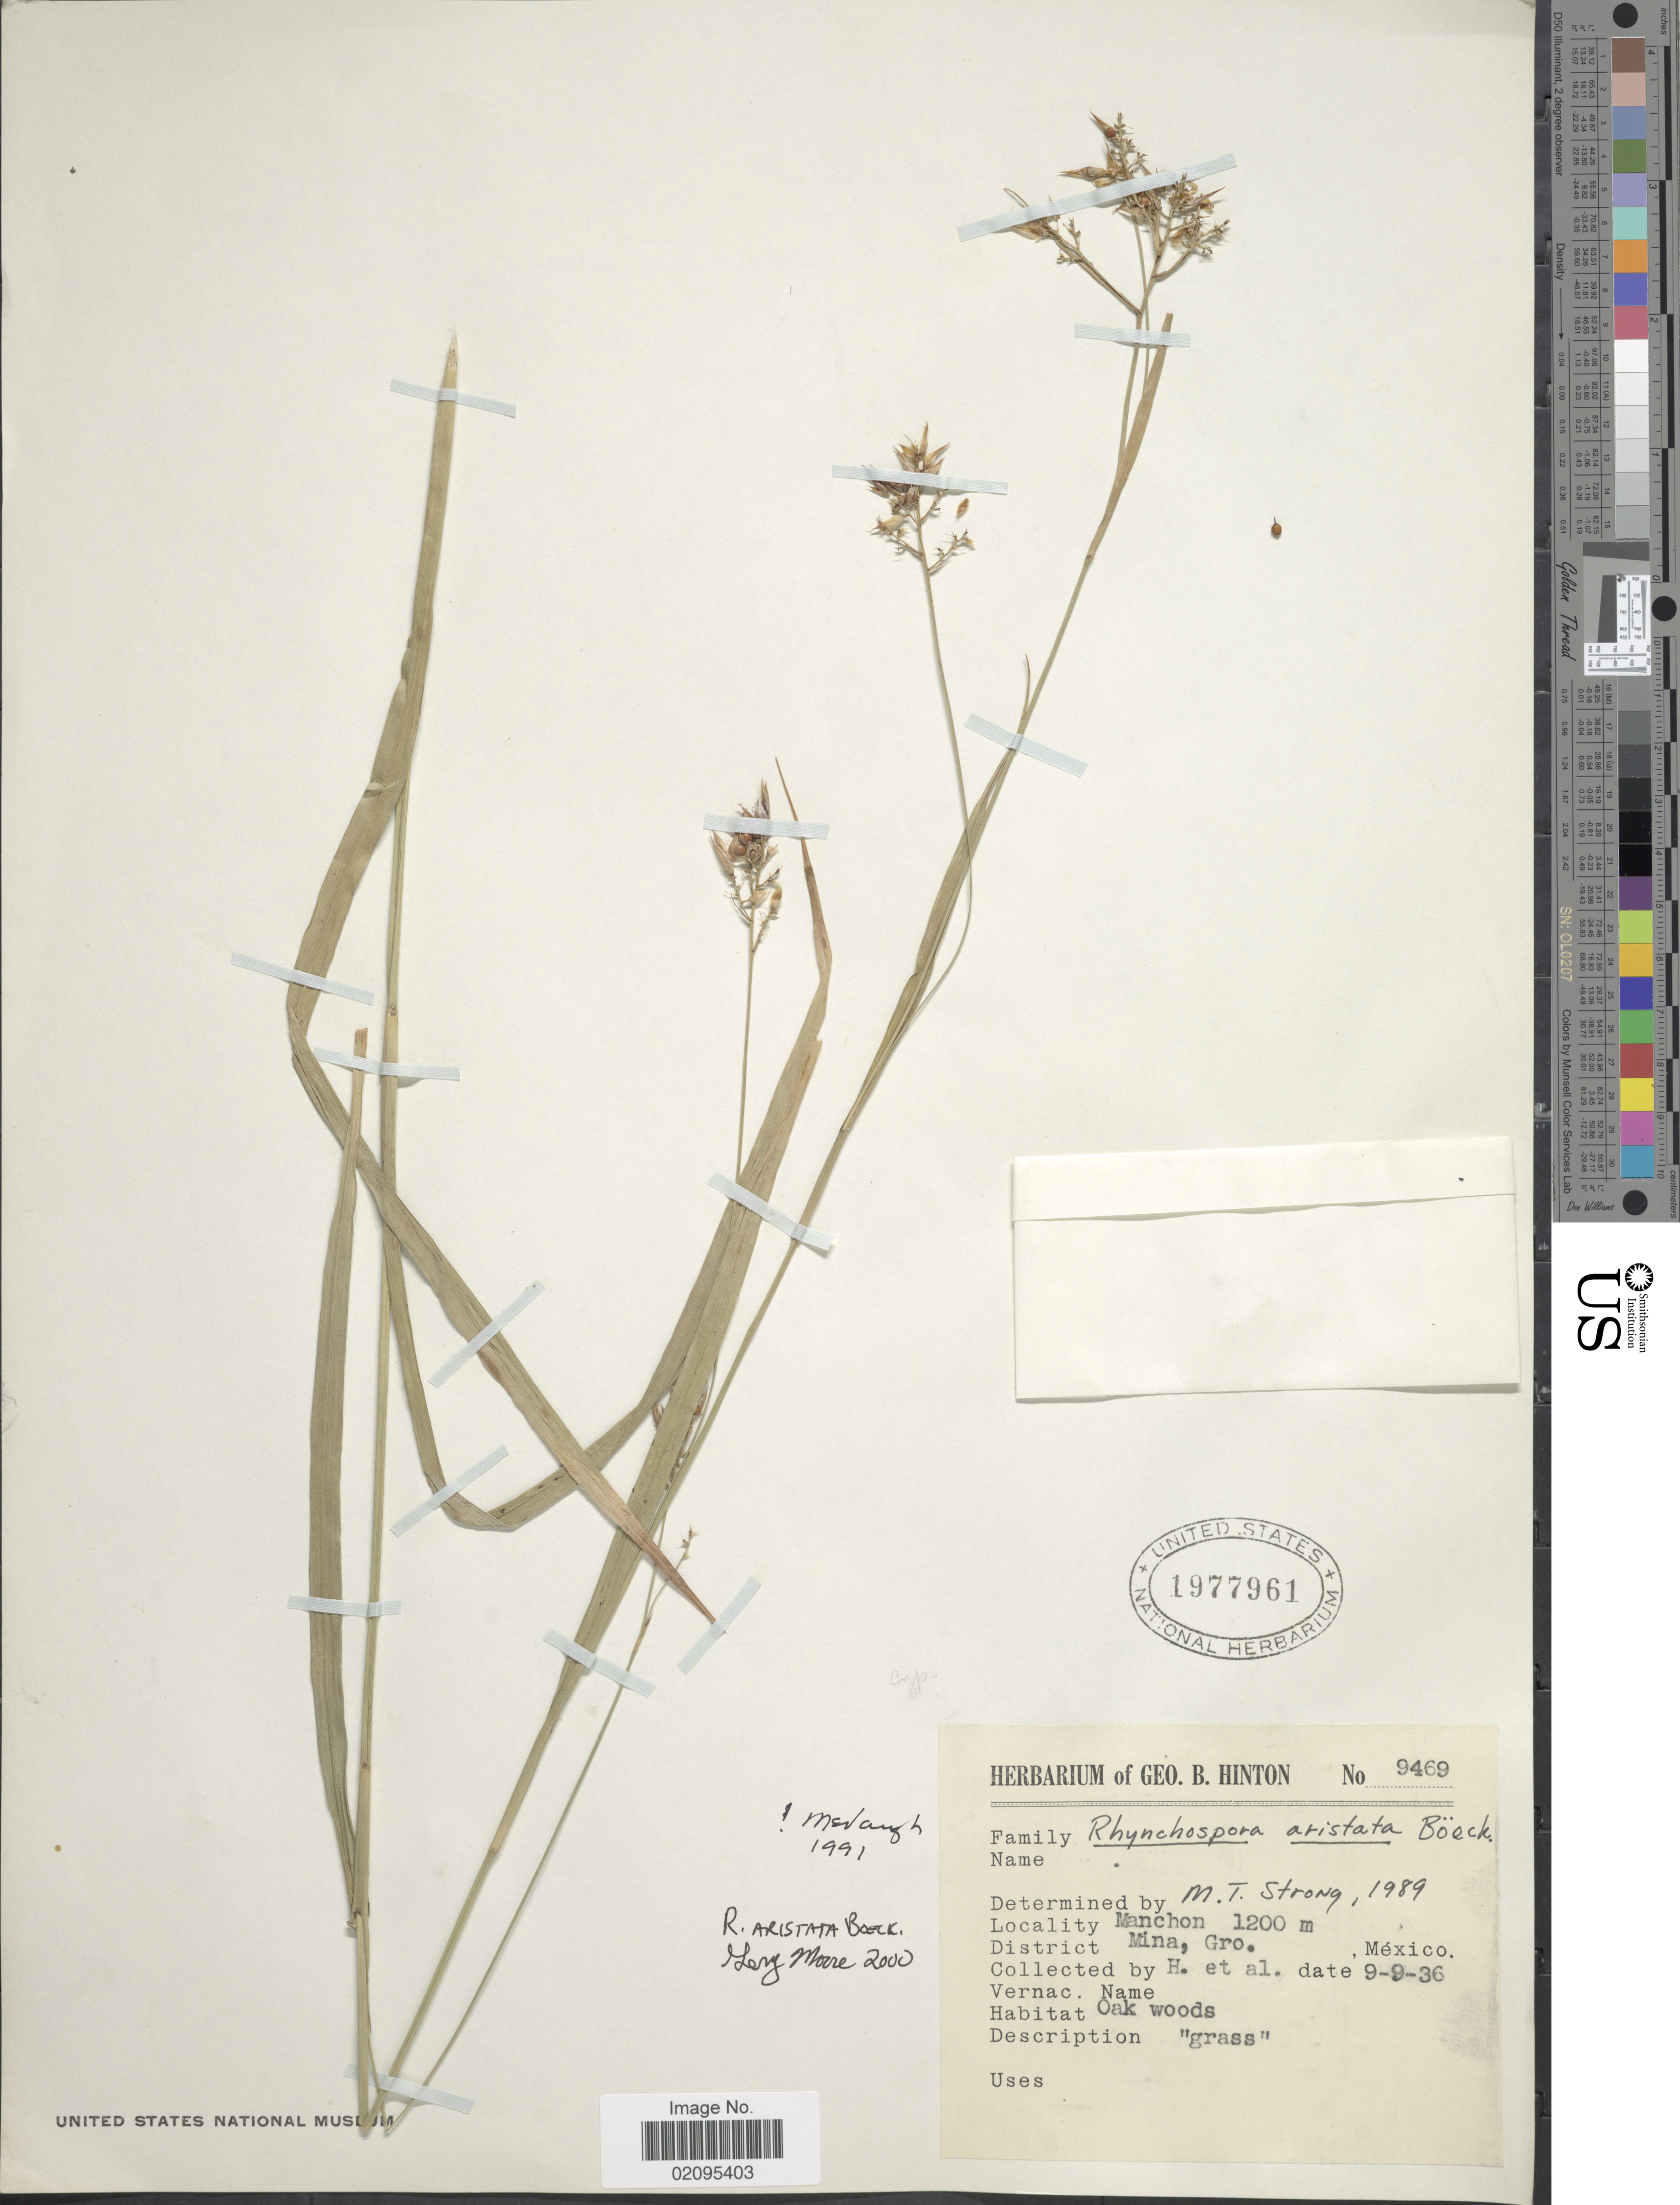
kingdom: Plantae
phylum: Tracheophyta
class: Liliopsida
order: Poales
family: Cyperaceae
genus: Rhynchospora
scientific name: Rhynchospora aristata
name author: Boeckeler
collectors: G. B. Hinton & et al.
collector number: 9469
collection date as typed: Transcribed d/m/y: 9/9/36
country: Mexico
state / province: Guerrero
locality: Manchon, District Mina.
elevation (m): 1200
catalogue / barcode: US 1977961